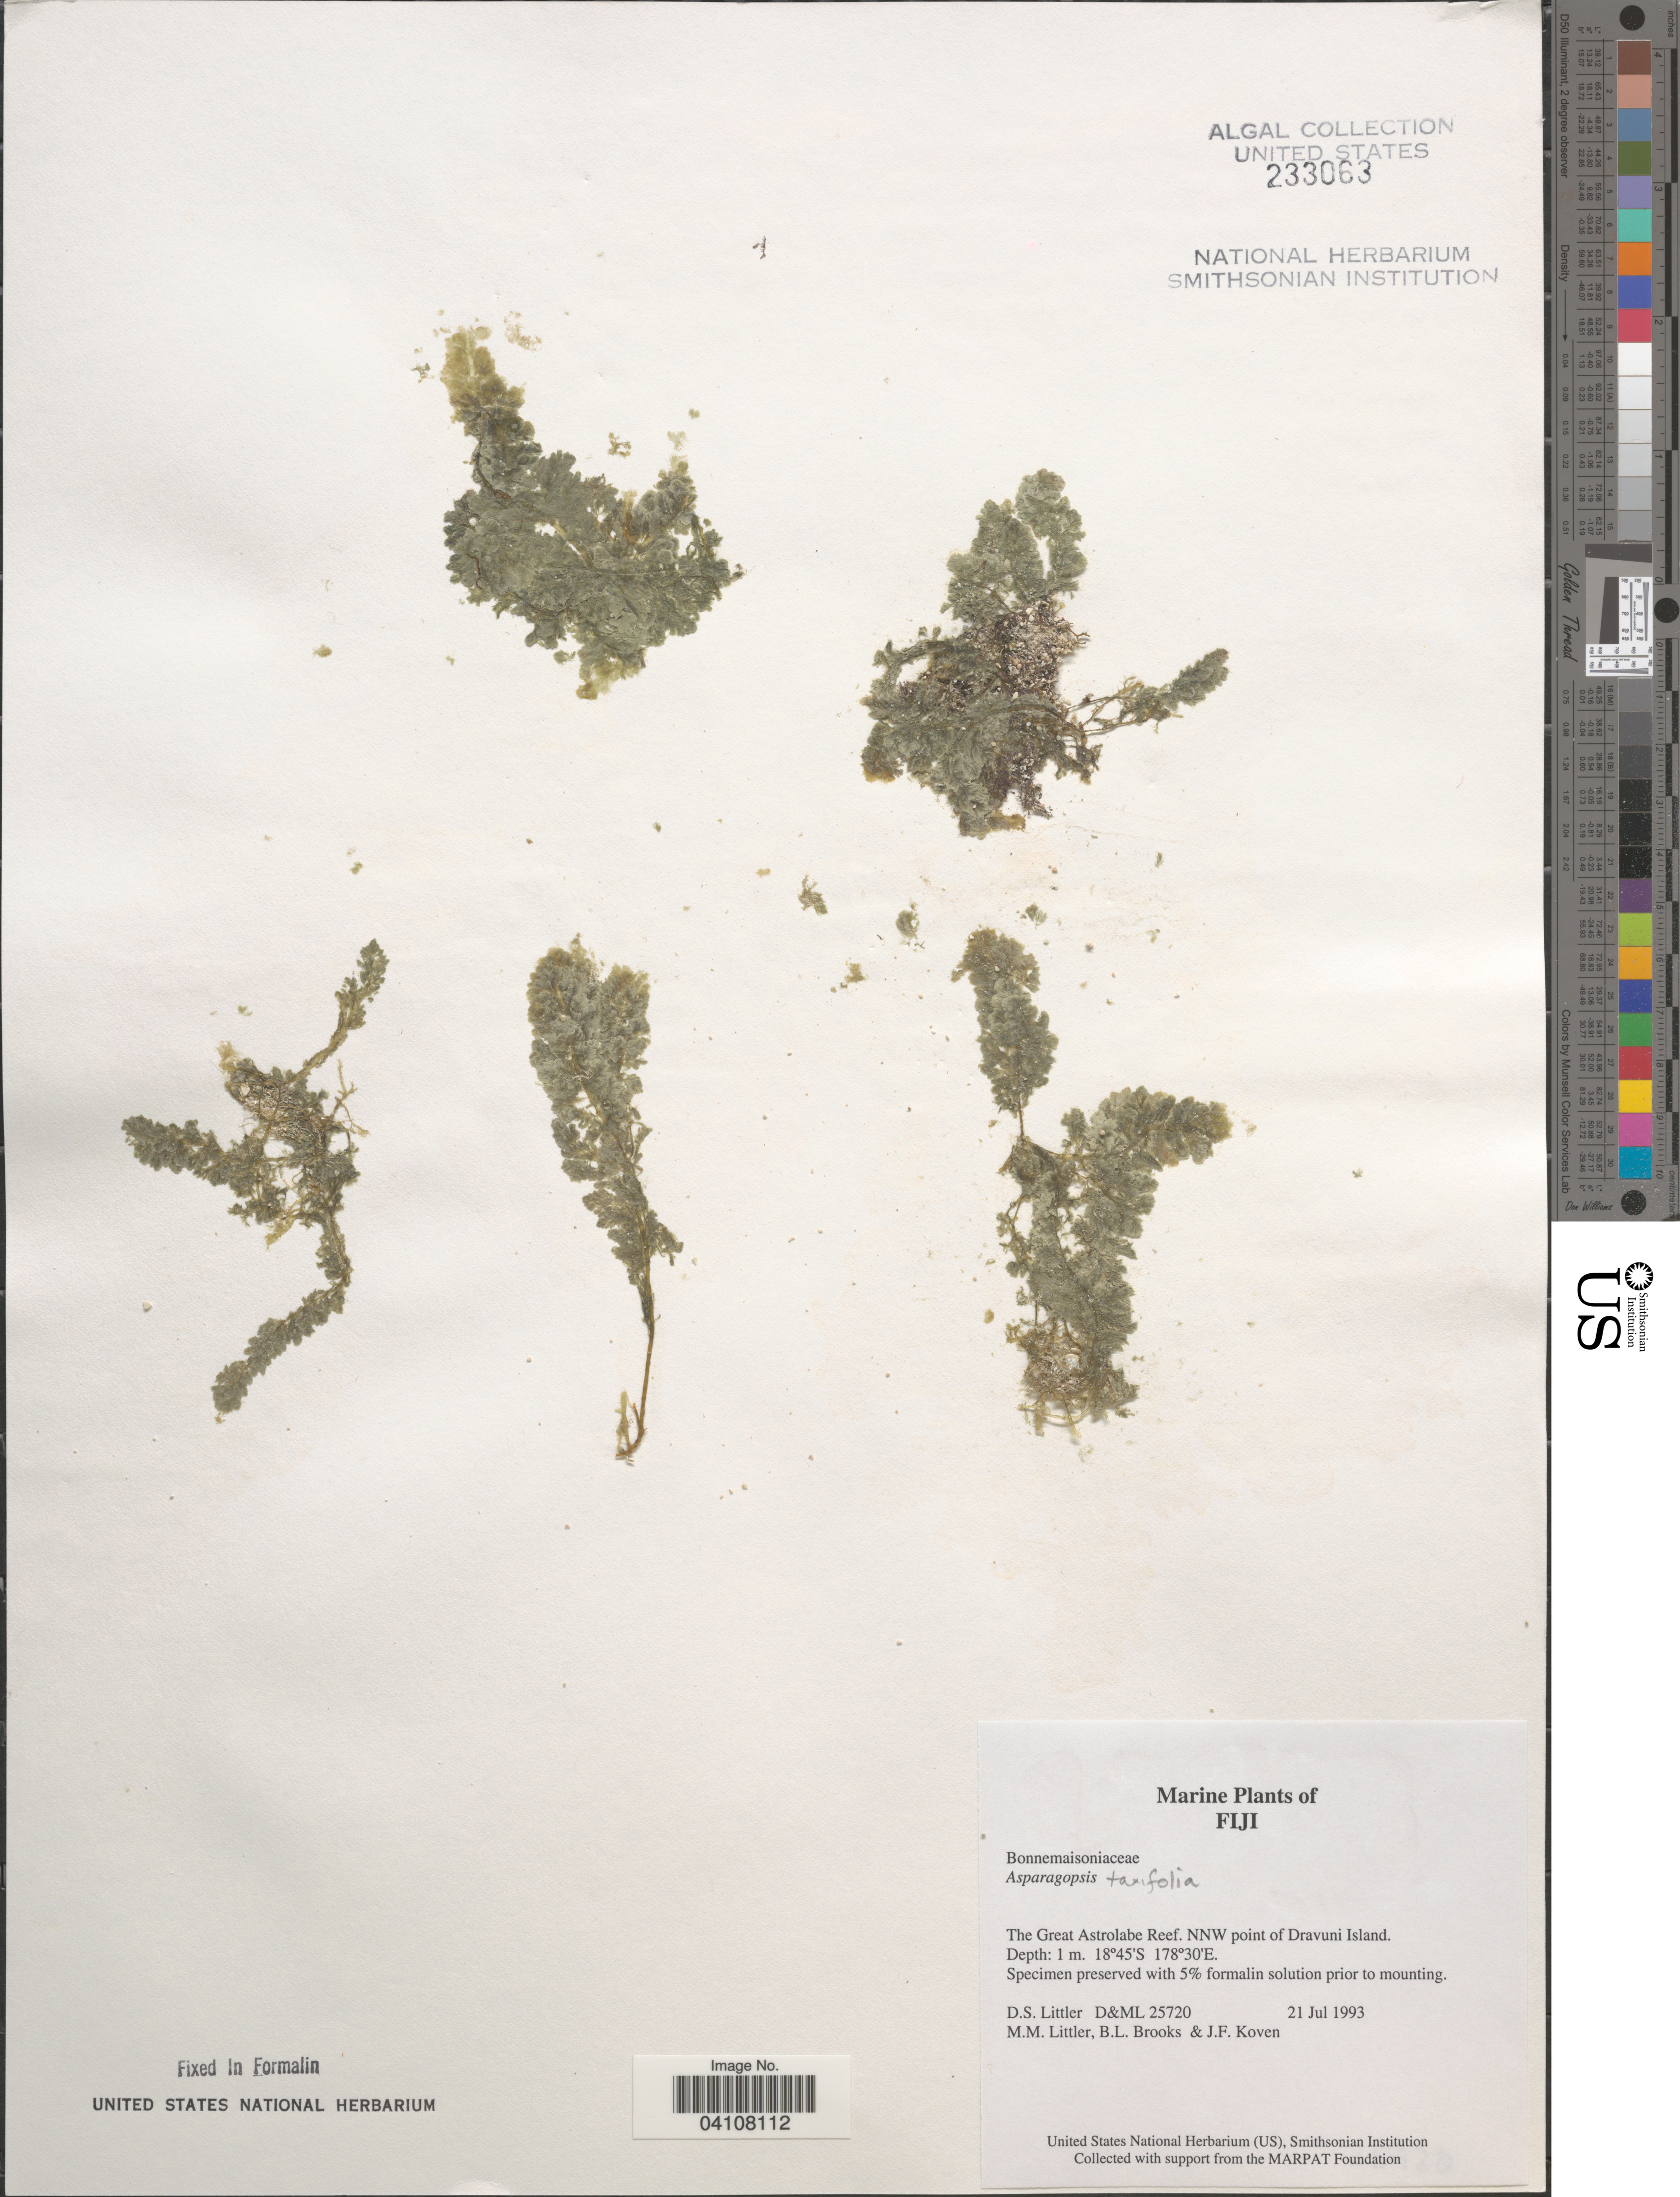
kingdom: Plantae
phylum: Rhodophyta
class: Florideophyceae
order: Bonnemaisoniales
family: Bonnemaisoniaceae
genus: Asparagopsis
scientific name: Asparagopsis taxifolia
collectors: D. S. Littler, B. Brooks & J. Koven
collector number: D&ML25720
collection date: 1993-07-21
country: Fiji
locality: The Great Astrolabe Reef. NNW point of Dravuni Island.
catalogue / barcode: US 233063